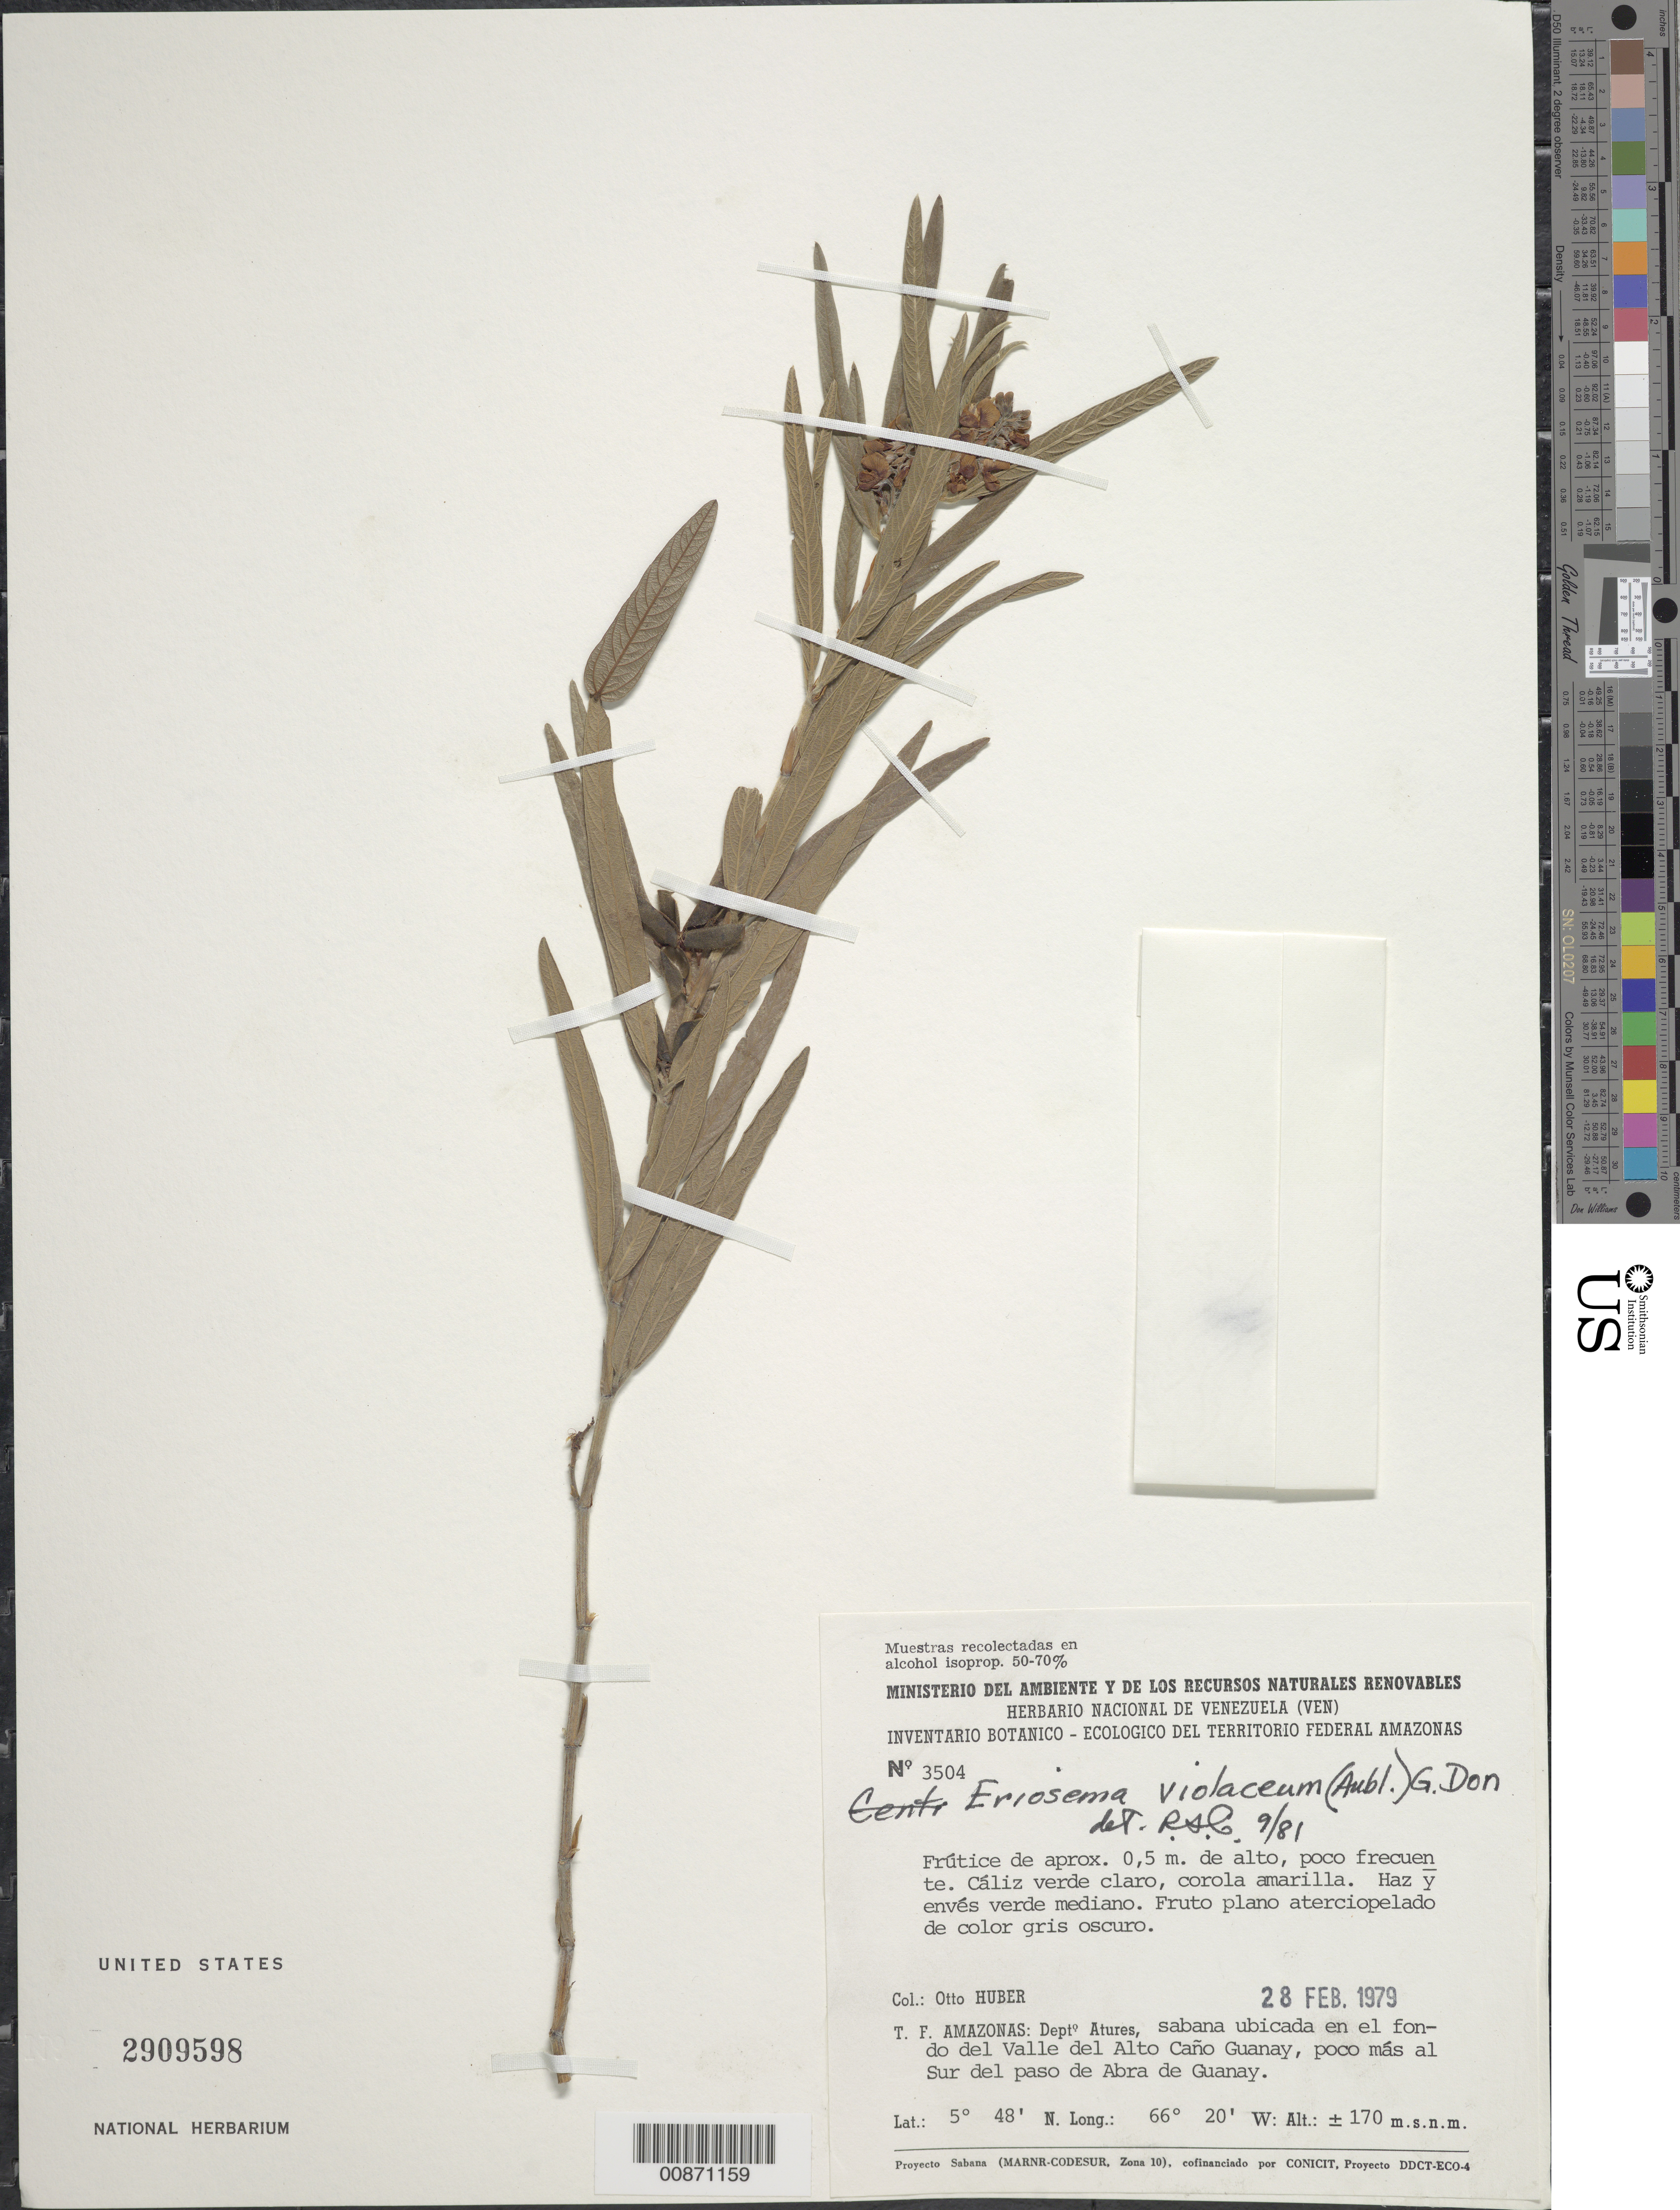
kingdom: Plantae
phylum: Tracheophyta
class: Magnoliopsida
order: Fabales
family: Fabaceae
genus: Eriosema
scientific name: Eriosema violaceum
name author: (Aubl.) G. Don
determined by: Cowan, R. S.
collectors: O. Huber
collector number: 3504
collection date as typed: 28-Feb-79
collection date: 1979-02-28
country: Venezuela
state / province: Amazonas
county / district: Atures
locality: Alto Caño Guanay, valle; poco mas al Sur del paso de Abra de Guanay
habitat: Sabana ubicada en el fondo del valle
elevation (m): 170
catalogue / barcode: US 2909598